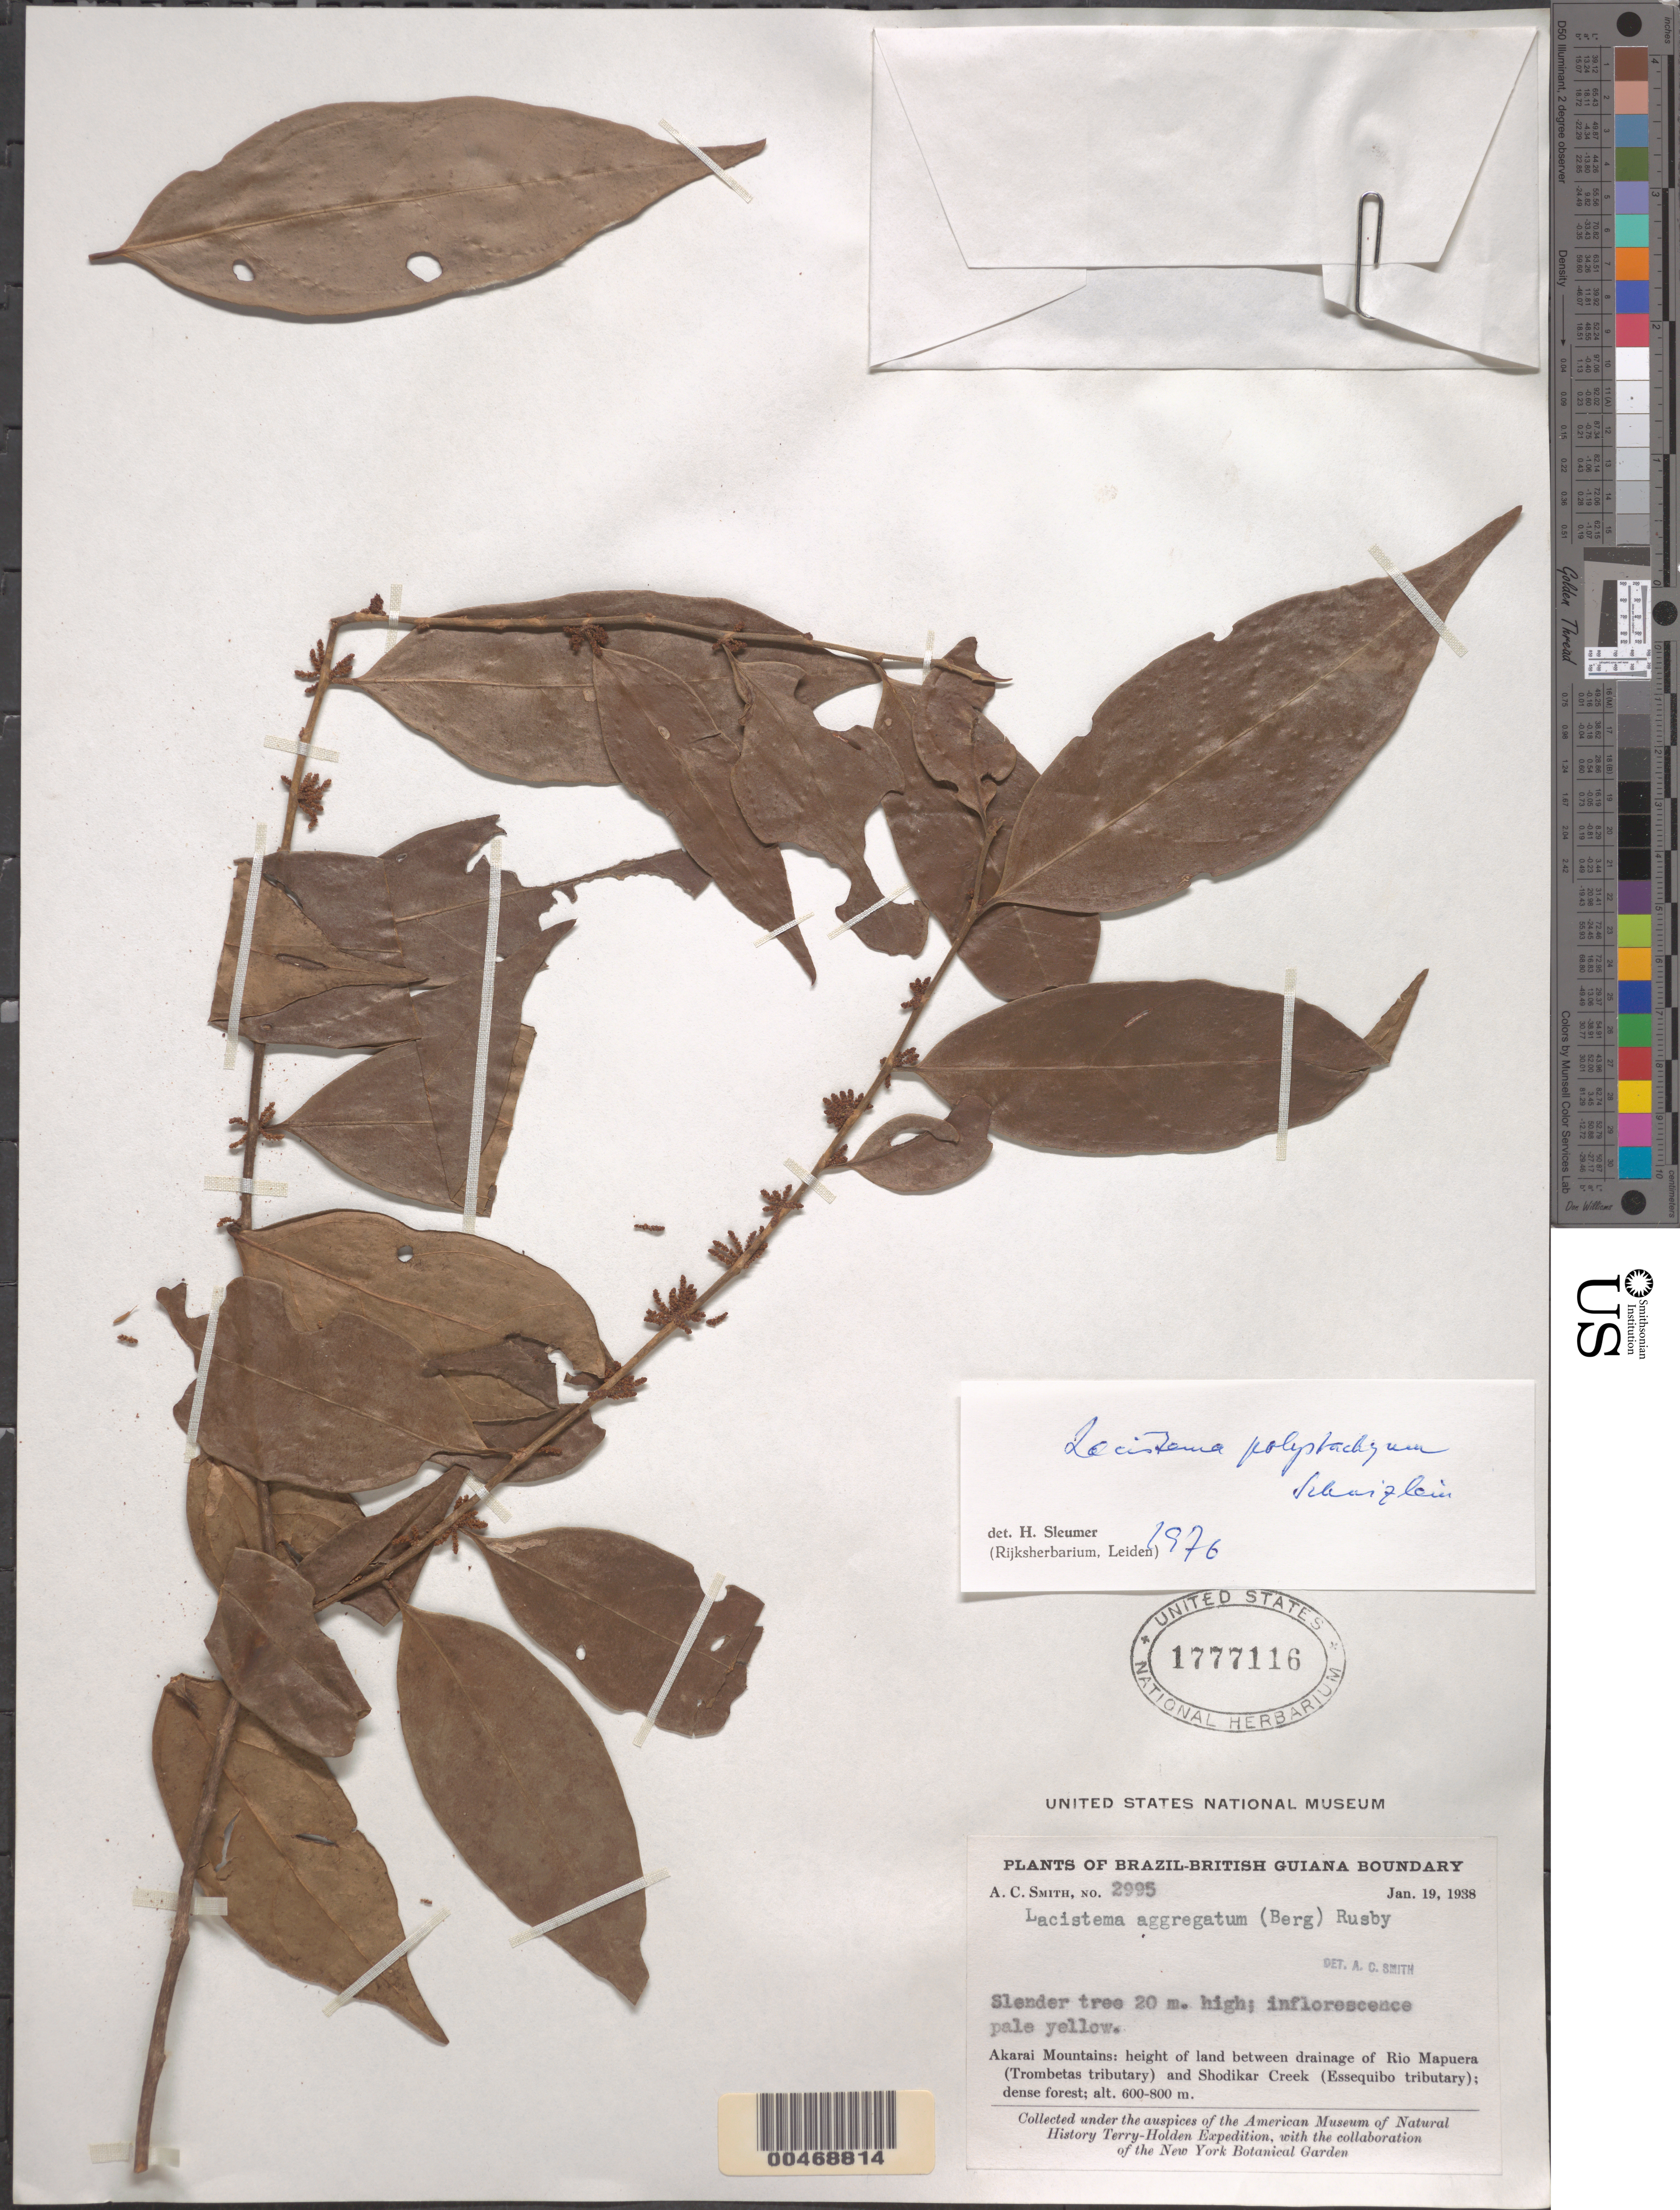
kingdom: Plantae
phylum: Tracheophyta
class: Magnoliopsida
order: Malpighiales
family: Lacistemataceae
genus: Lacistema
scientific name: Lacistema polystachyum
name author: Schnizl.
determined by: Sleumer, H. O.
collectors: A. C. Smith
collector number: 2995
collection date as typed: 19-Jan-38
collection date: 1938-01-19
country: Guyana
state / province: U. Takutu-U. Essequibo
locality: Akarai Mts., betw. drainage of Mapuera R. (Trombetas trib.) & Shodikar Creek (Essequibo trib.)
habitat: Dense forest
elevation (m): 600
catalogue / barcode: US 1777116